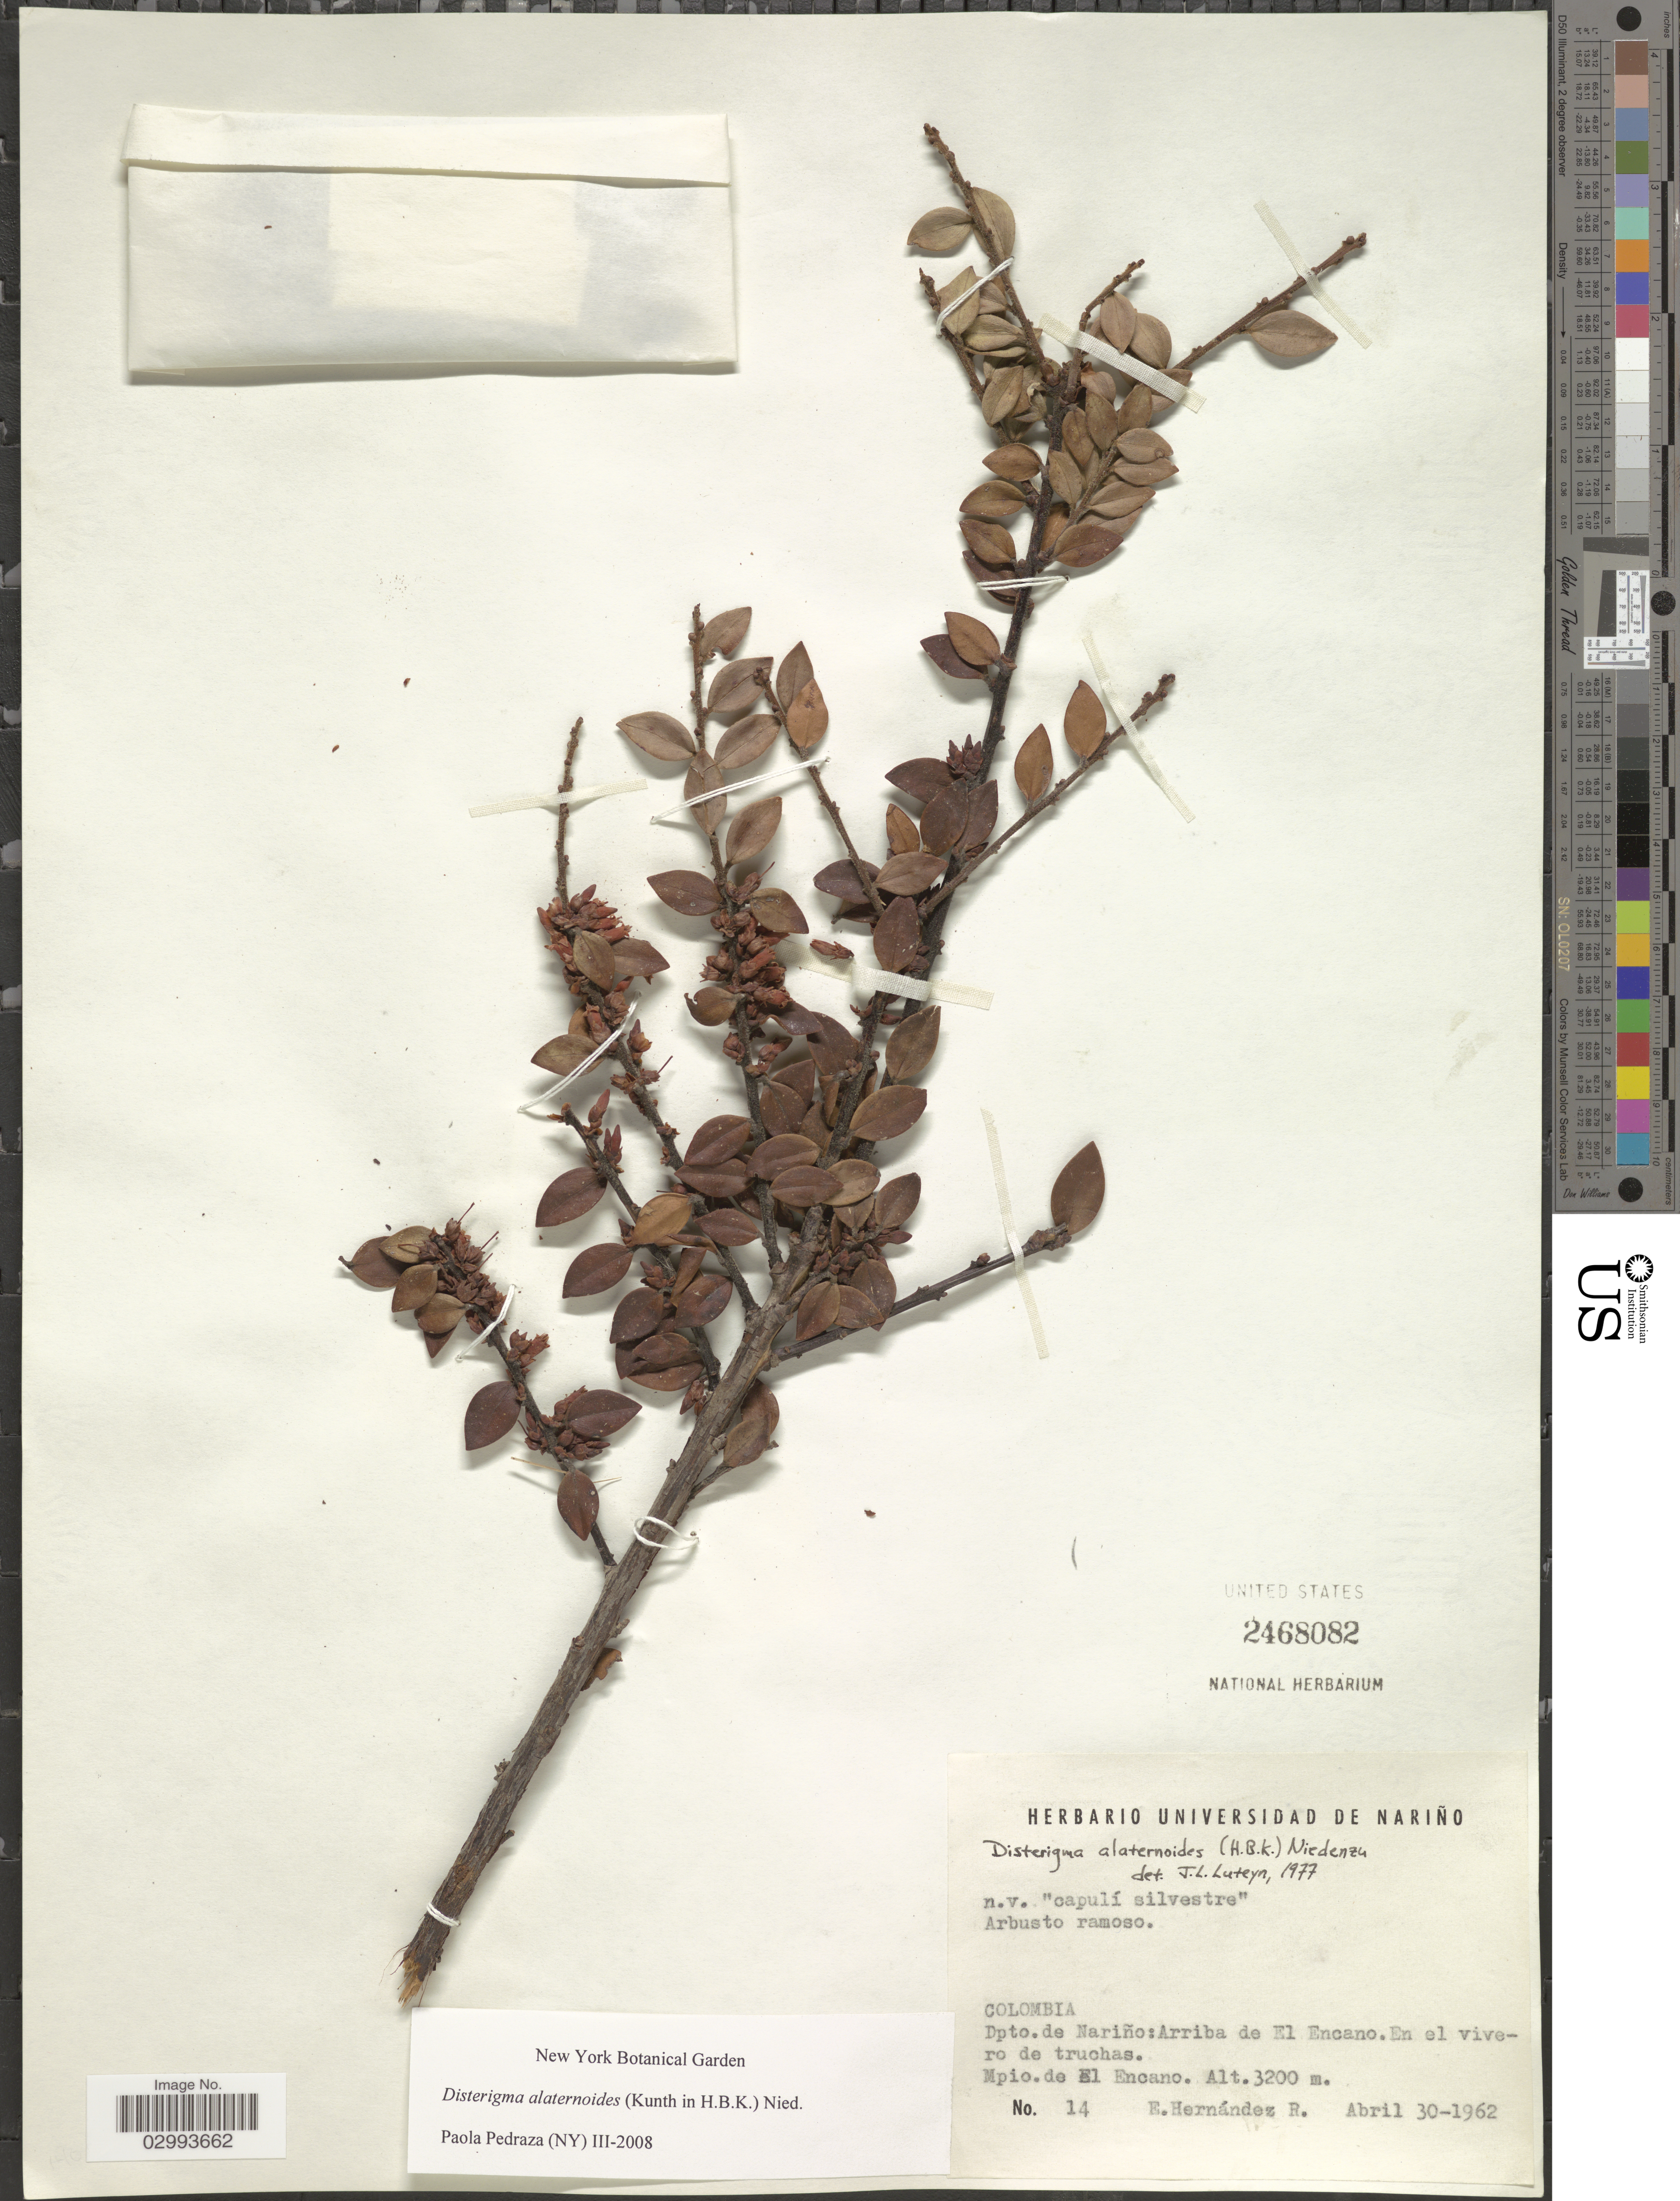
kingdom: Plantae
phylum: Tracheophyta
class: Magnoliopsida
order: Ericales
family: Ericaceae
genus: Disterigma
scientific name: Disterigma alaternoides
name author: (Kunth) Nied.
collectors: E. Hernández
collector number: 14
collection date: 1962-04-30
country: Colombia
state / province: Nariño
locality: Dpto. de Nariño: Arriba de El Encano, En el vivero de truchas, Mpio. de El Encano.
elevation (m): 3200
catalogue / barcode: US 2468082